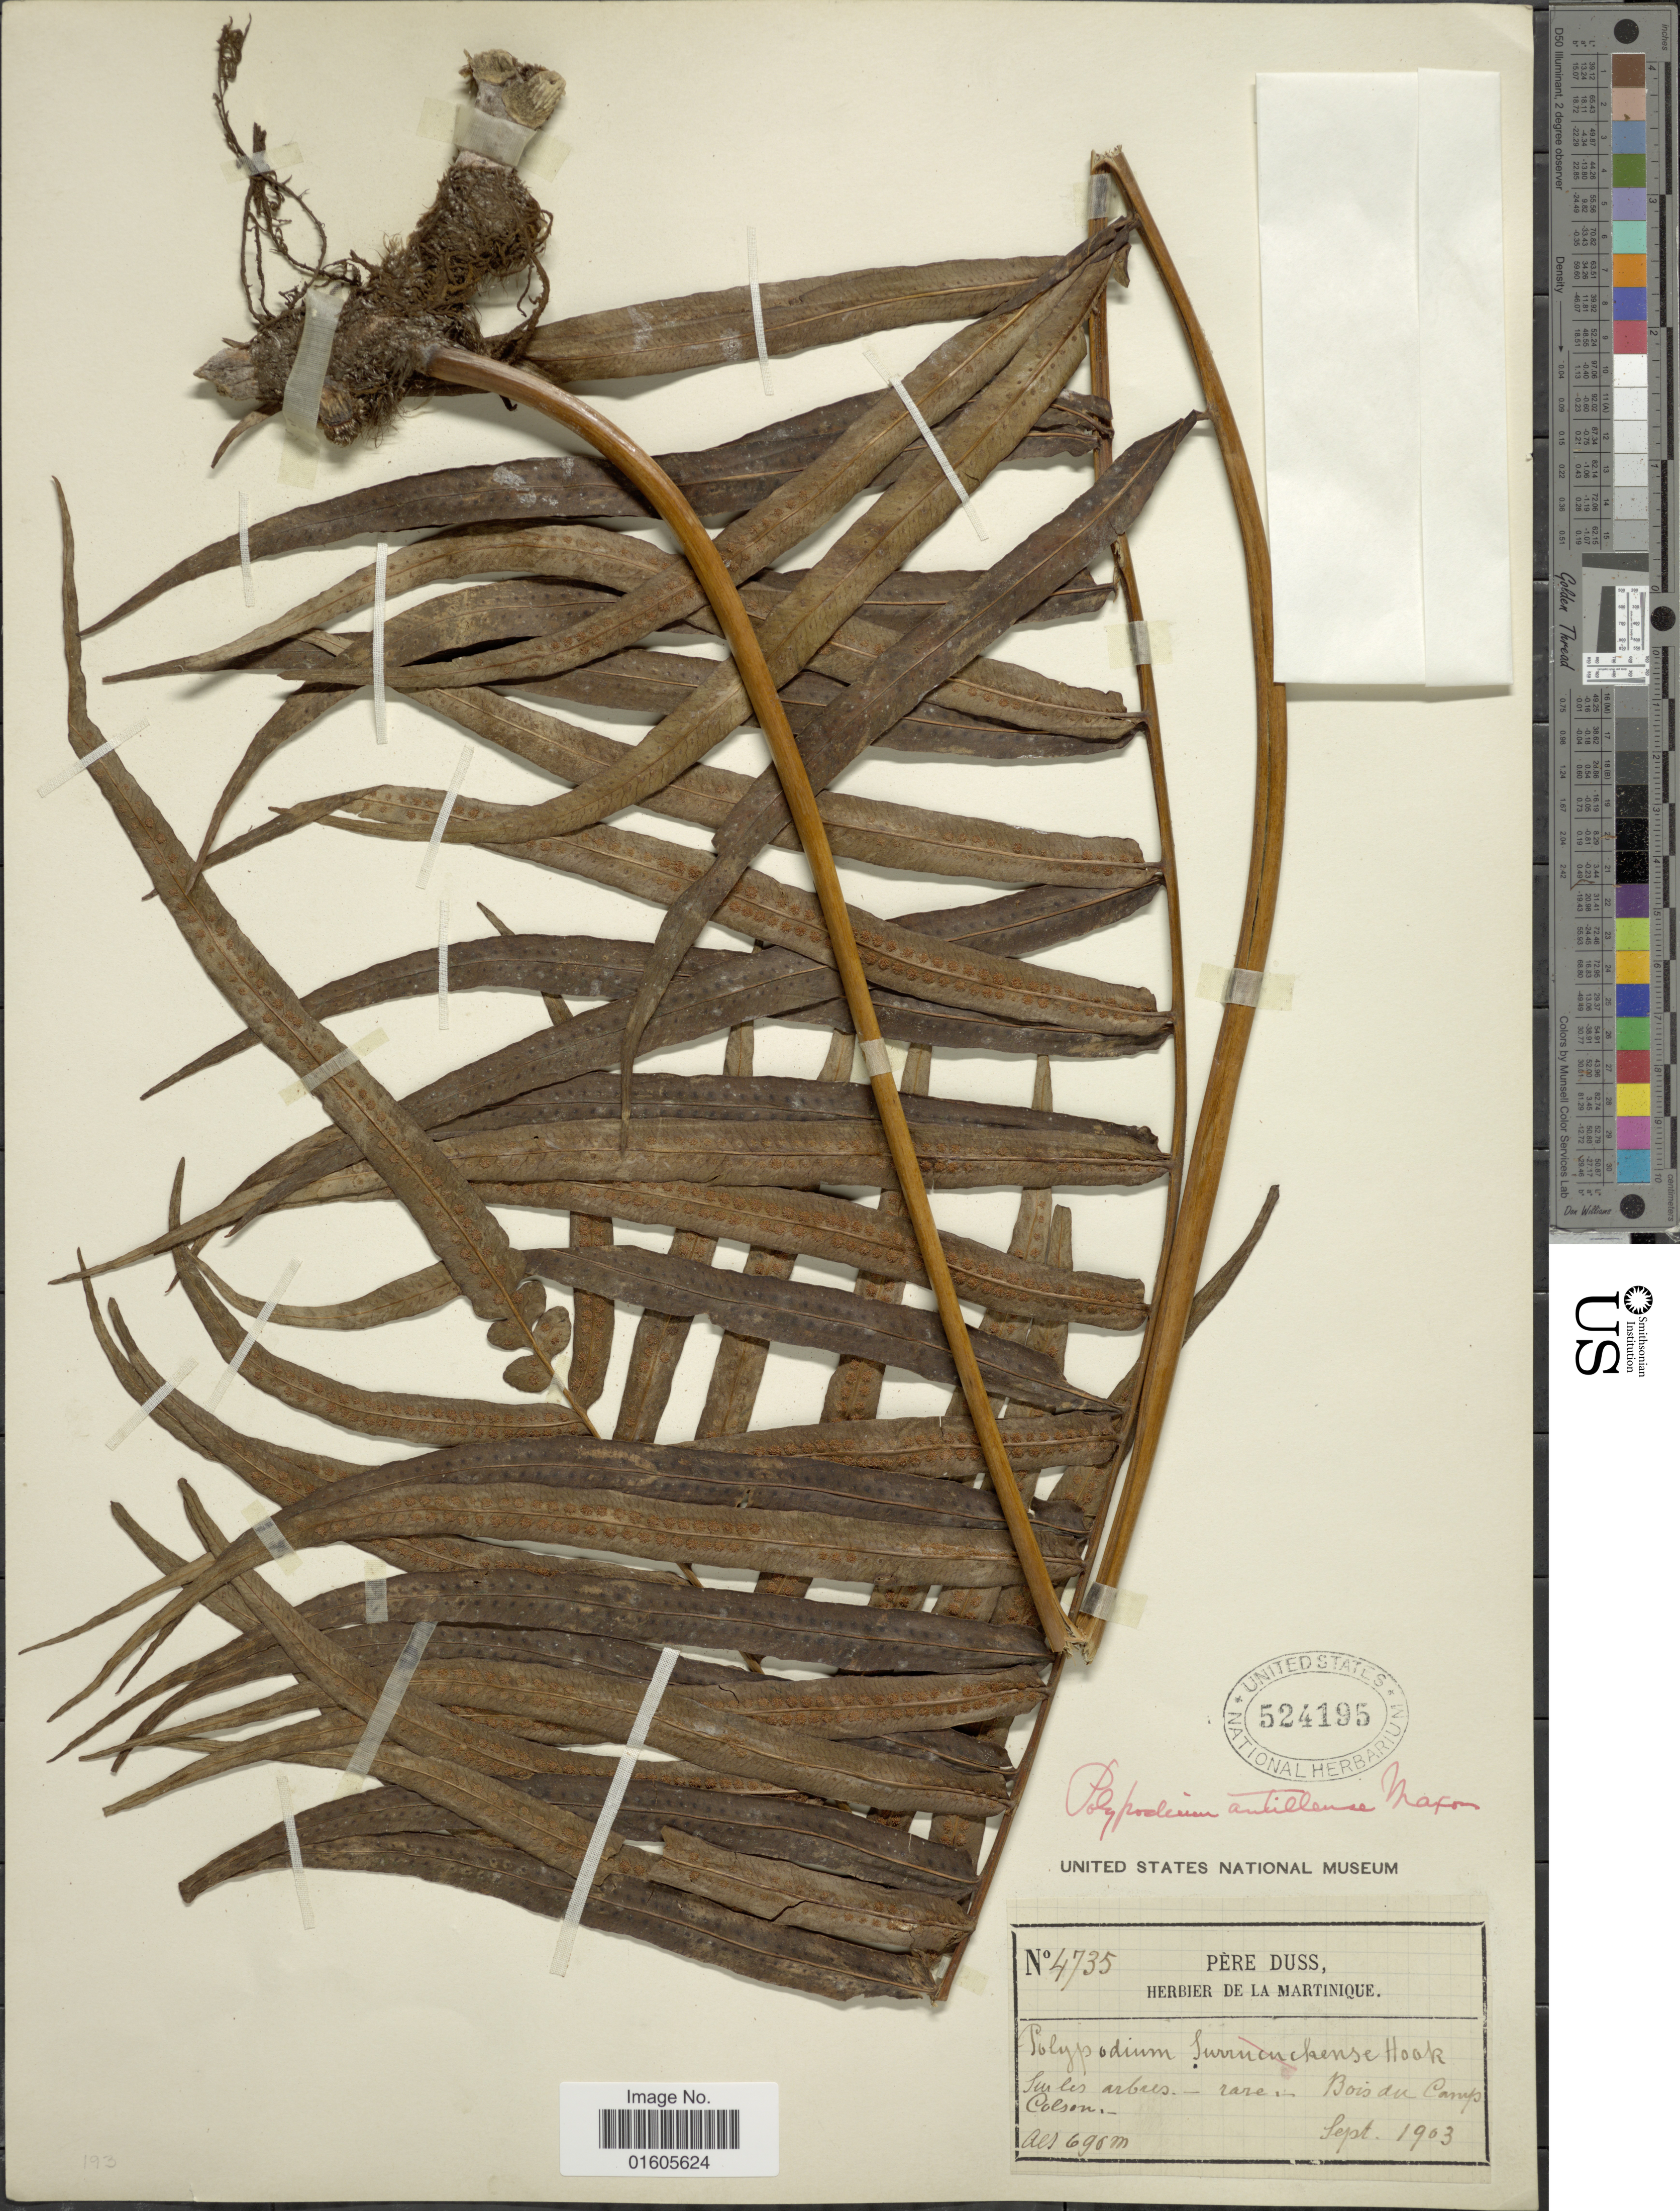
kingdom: Plantae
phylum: Tracheophyta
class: Polypodiopsida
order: Polypodiales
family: Polypodiaceae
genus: Serpocaulon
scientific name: Serpocaulon acuminatum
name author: (Fée) Christenh.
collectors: Père Duss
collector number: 4735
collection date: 1903-09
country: Martinique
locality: Sur les arbres - rare, Bois du Camp Colson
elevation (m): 690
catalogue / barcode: US 524195